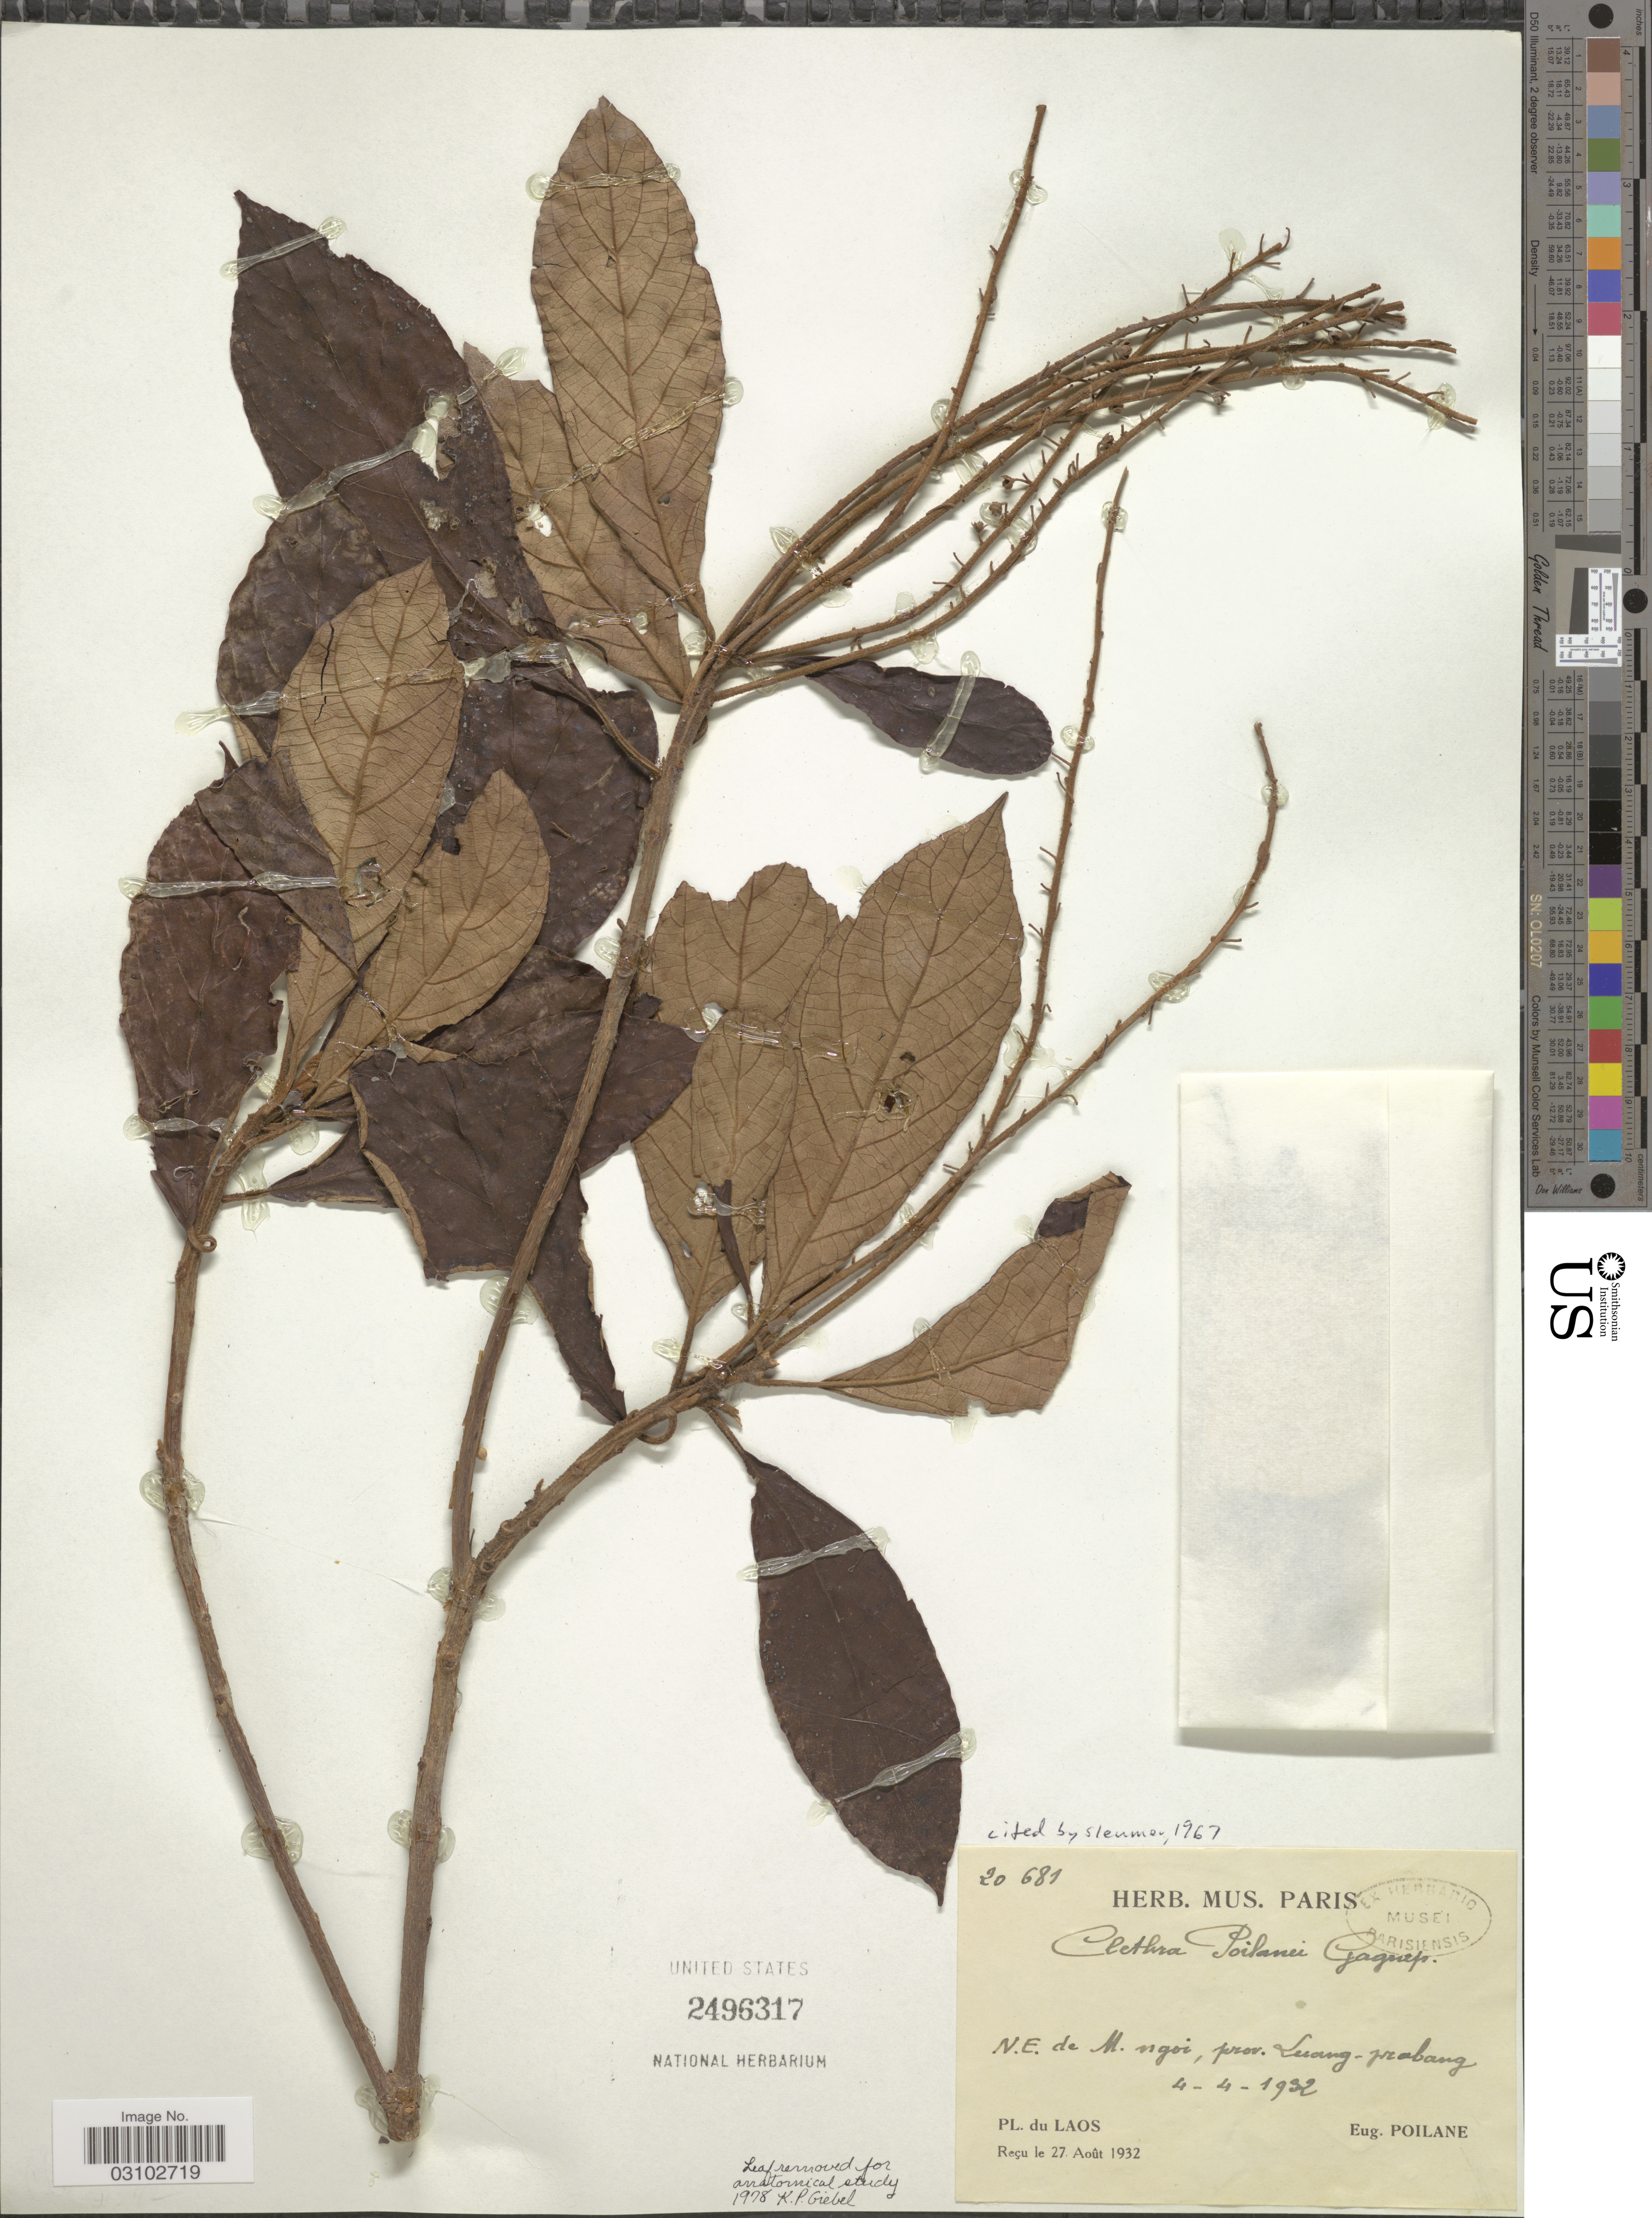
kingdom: Plantae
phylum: Tracheophyta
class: Magnoliopsida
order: Ericales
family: Clethraceae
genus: Clethra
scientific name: Clethra poilanei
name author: Gagnep. ex Dop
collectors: E. Poilane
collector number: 20681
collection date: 1932-04-04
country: Laos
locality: N.E. de M. ngoi, prov. Luang-prabang.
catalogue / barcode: US 2496317